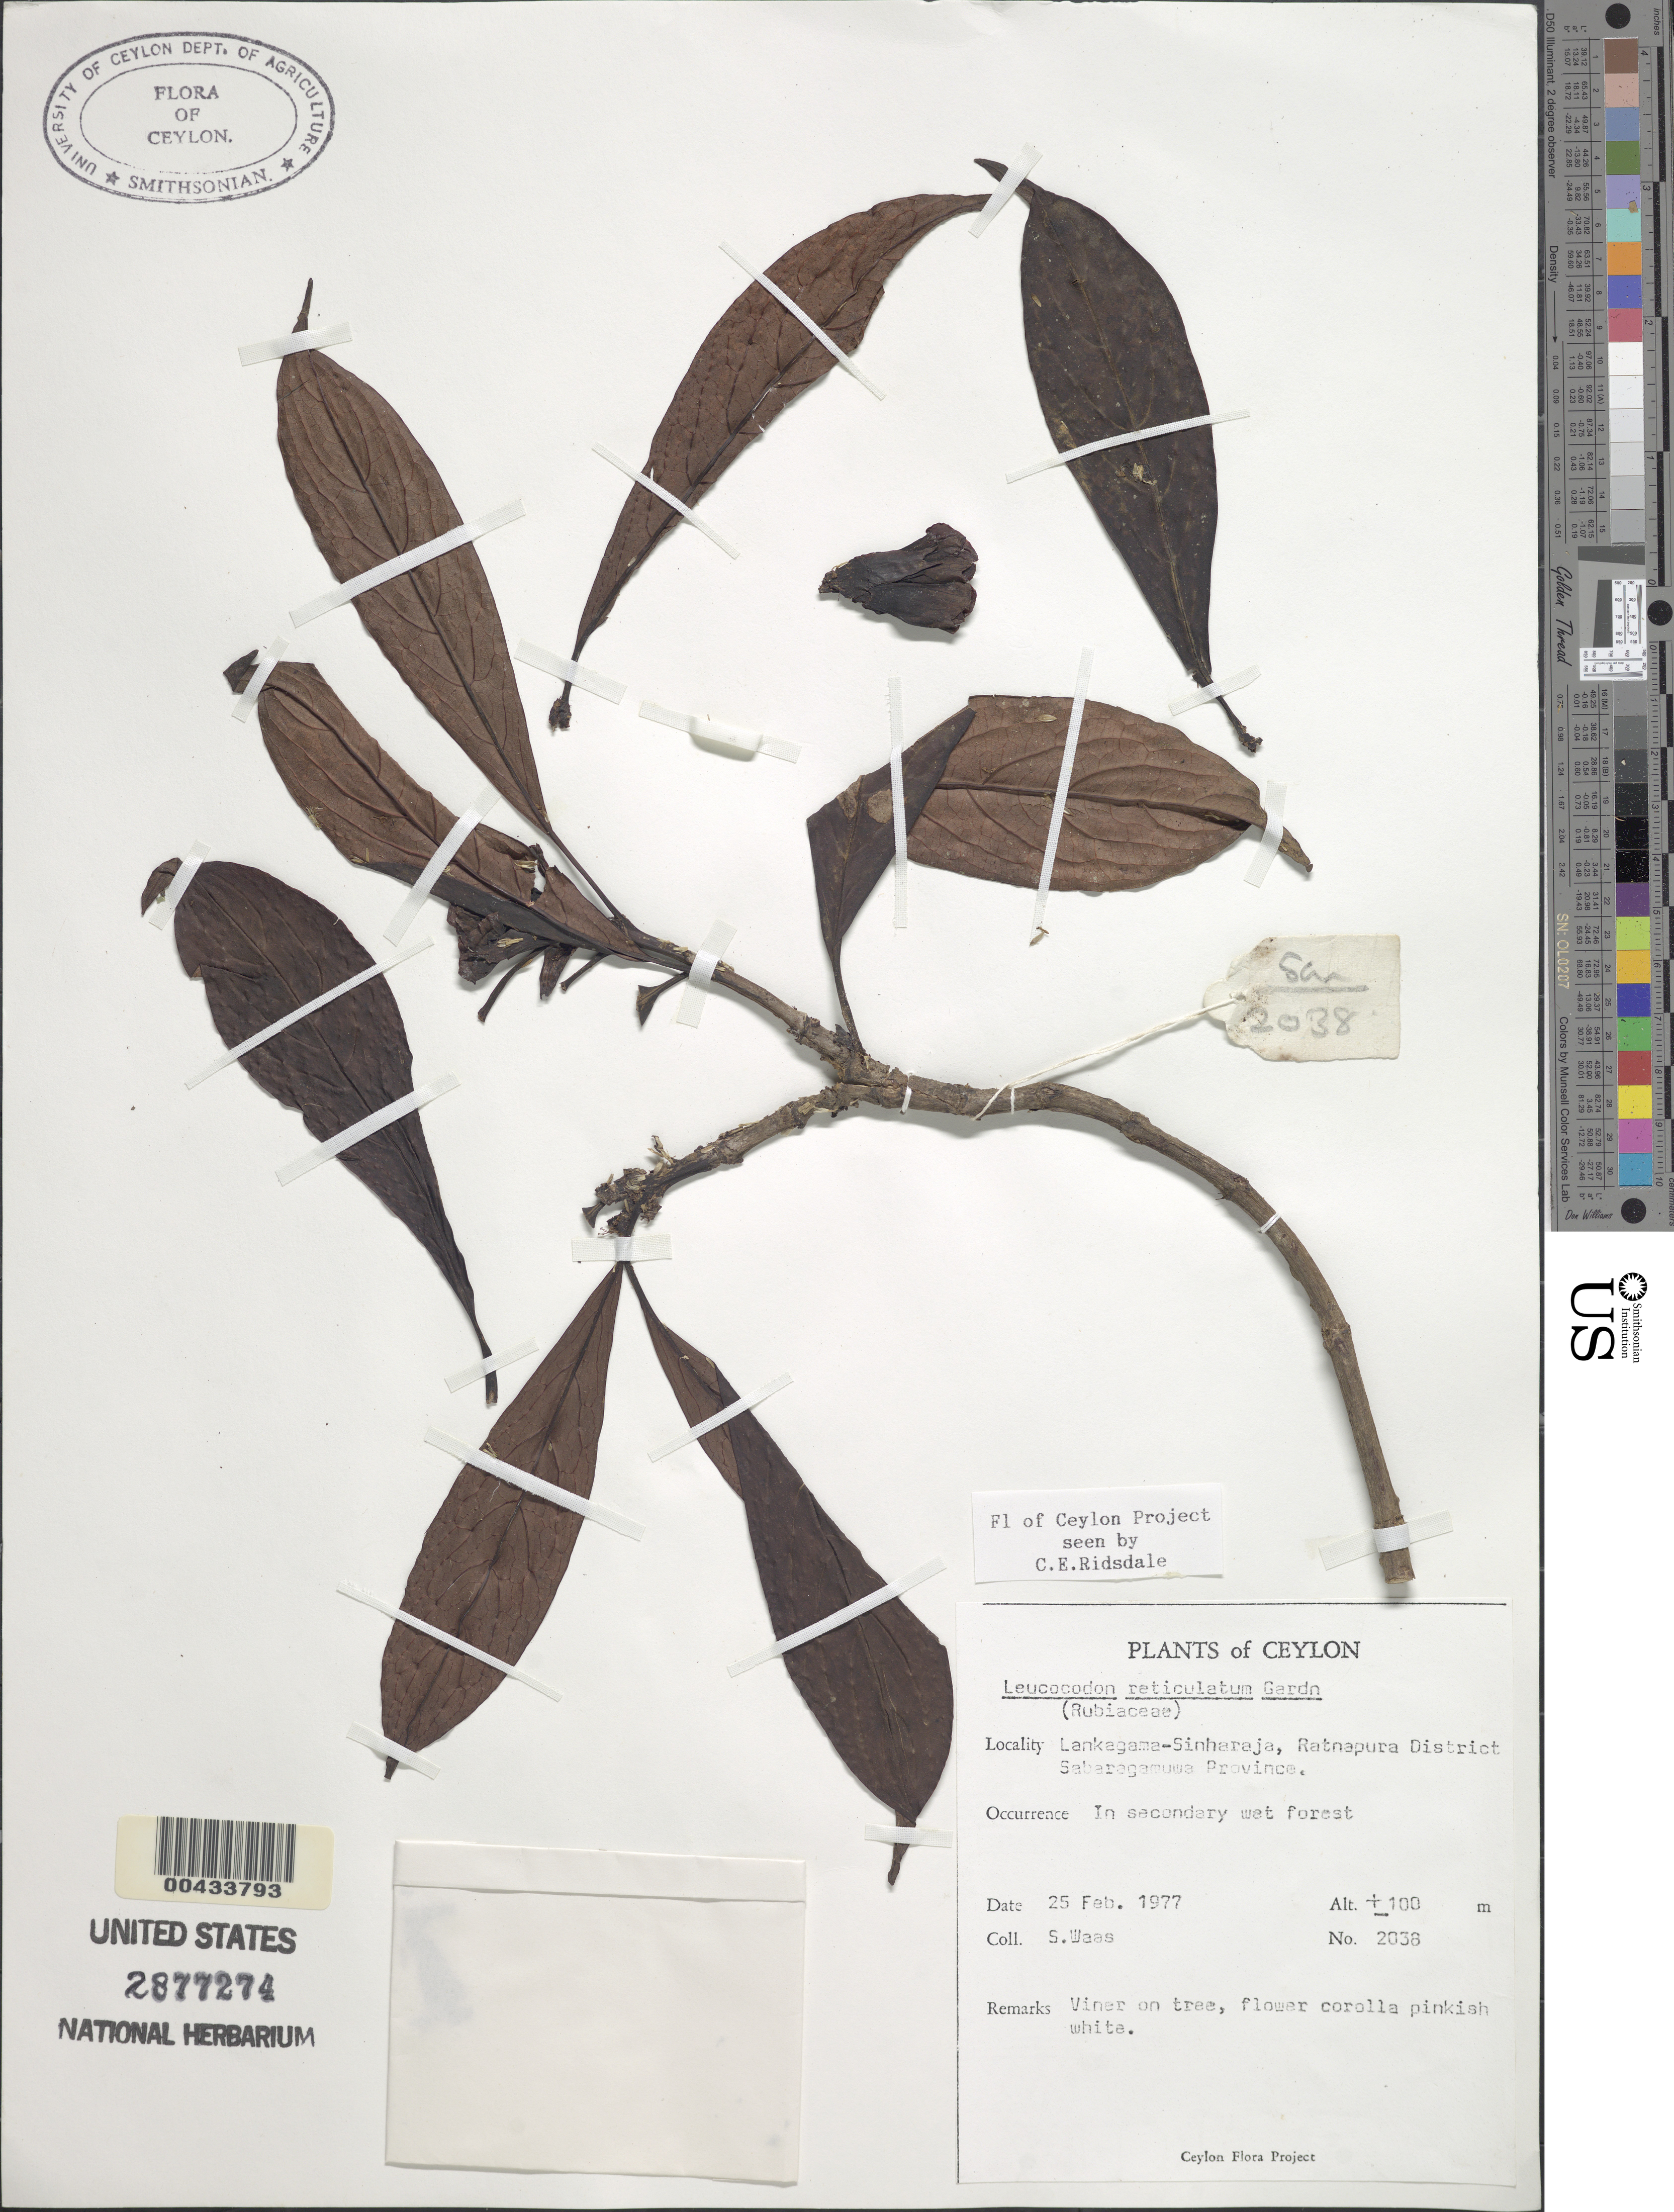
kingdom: Plantae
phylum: Tracheophyta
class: Magnoliopsida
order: Gentianales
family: Rubiaceae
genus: Leucocodon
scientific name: Leucocodon reticulatum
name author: Gardner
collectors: S. Waas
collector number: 2038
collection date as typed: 25 Feb 1977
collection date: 1977-02-25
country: Sri Lanka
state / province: Sabaragamuwa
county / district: Ratnapura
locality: Lankagama-Sinharaja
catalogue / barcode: US 2877274